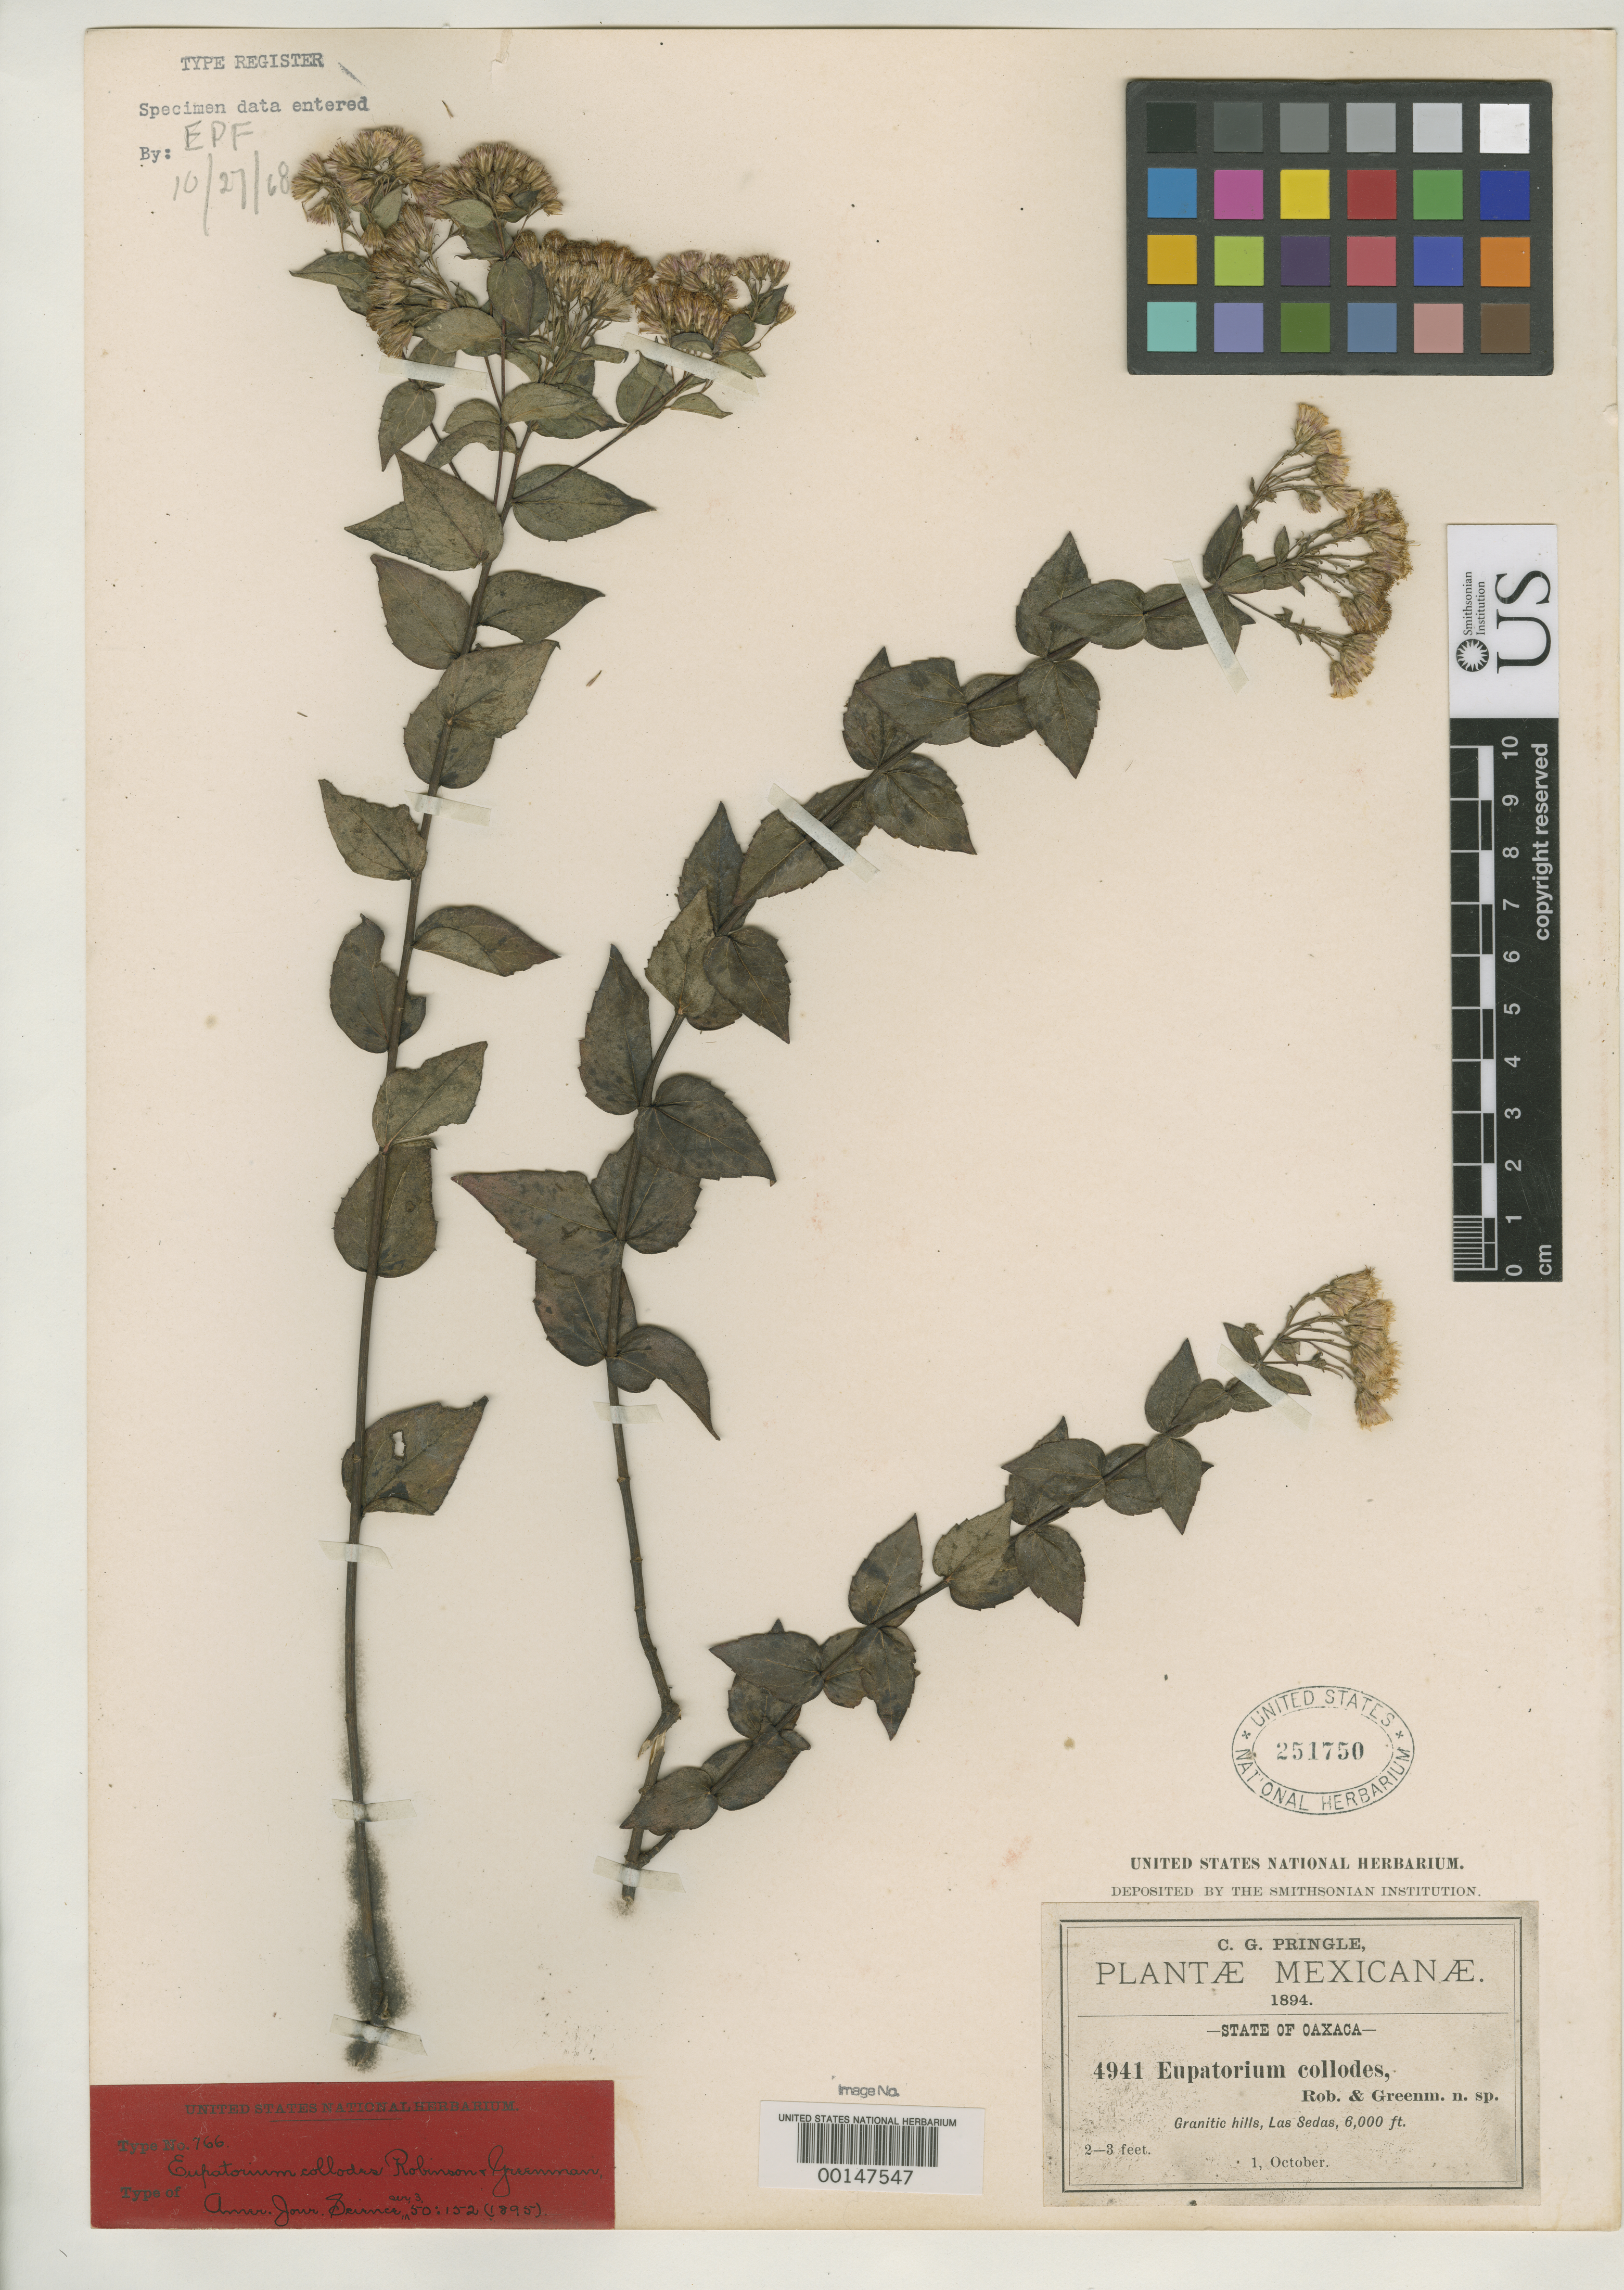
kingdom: Plantae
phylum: Tracheophyta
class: Magnoliopsida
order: Asterales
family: Asteraceae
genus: Eupatorium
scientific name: Eupatorium collodes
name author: B.L. Rob. & Greenm.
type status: Isotype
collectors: C. G. Pringle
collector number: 4941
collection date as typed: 01 Oct 1894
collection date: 1894-10-01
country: Mexico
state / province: Oaxaca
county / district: Elta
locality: Las Sedas; alt. 6000 ft.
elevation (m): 1829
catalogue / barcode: US 251750